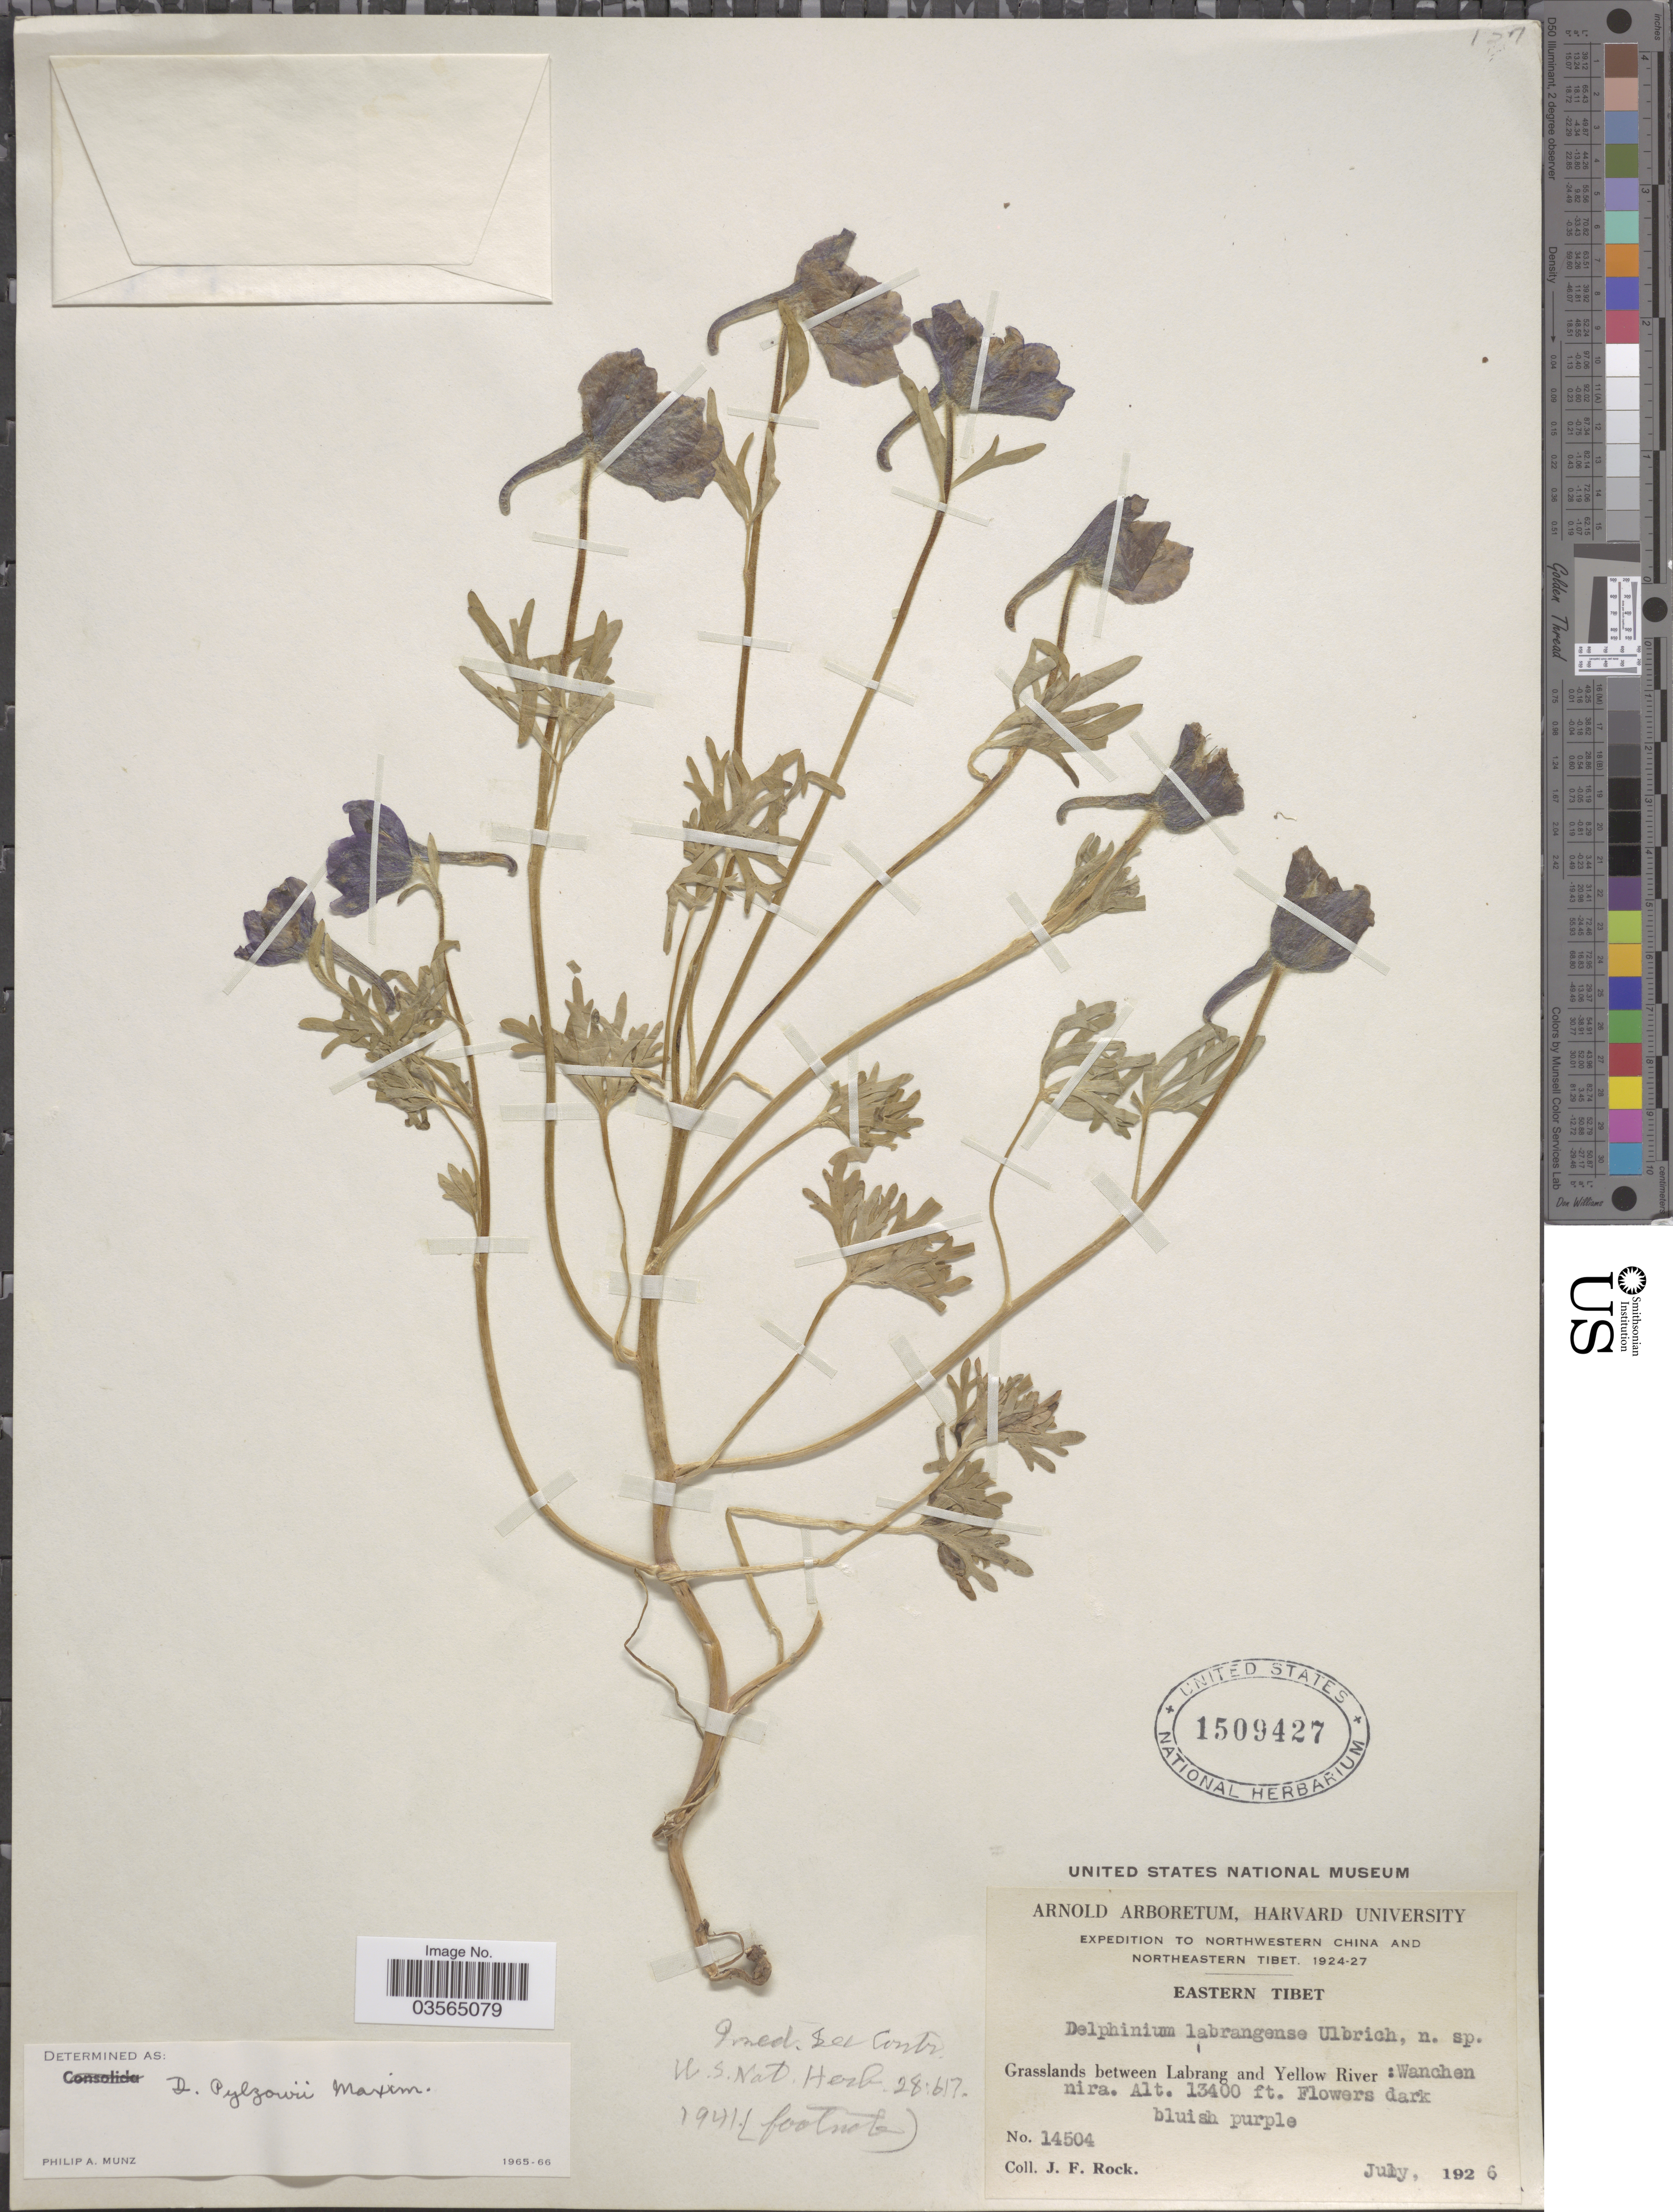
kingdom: Plantae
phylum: Tracheophyta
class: Magnoliopsida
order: Ranunculales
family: Ranunculaceae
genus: Delphinium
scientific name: Delphinium pylzowii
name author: Maxim.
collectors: J. Rock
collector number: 14504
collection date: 1926-07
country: China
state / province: Xizang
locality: Northeastern Tibet. Eastern Tibet. Grasslands between Labrang and Yellow River: Wanchen nira.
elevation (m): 4084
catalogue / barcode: US 1509427